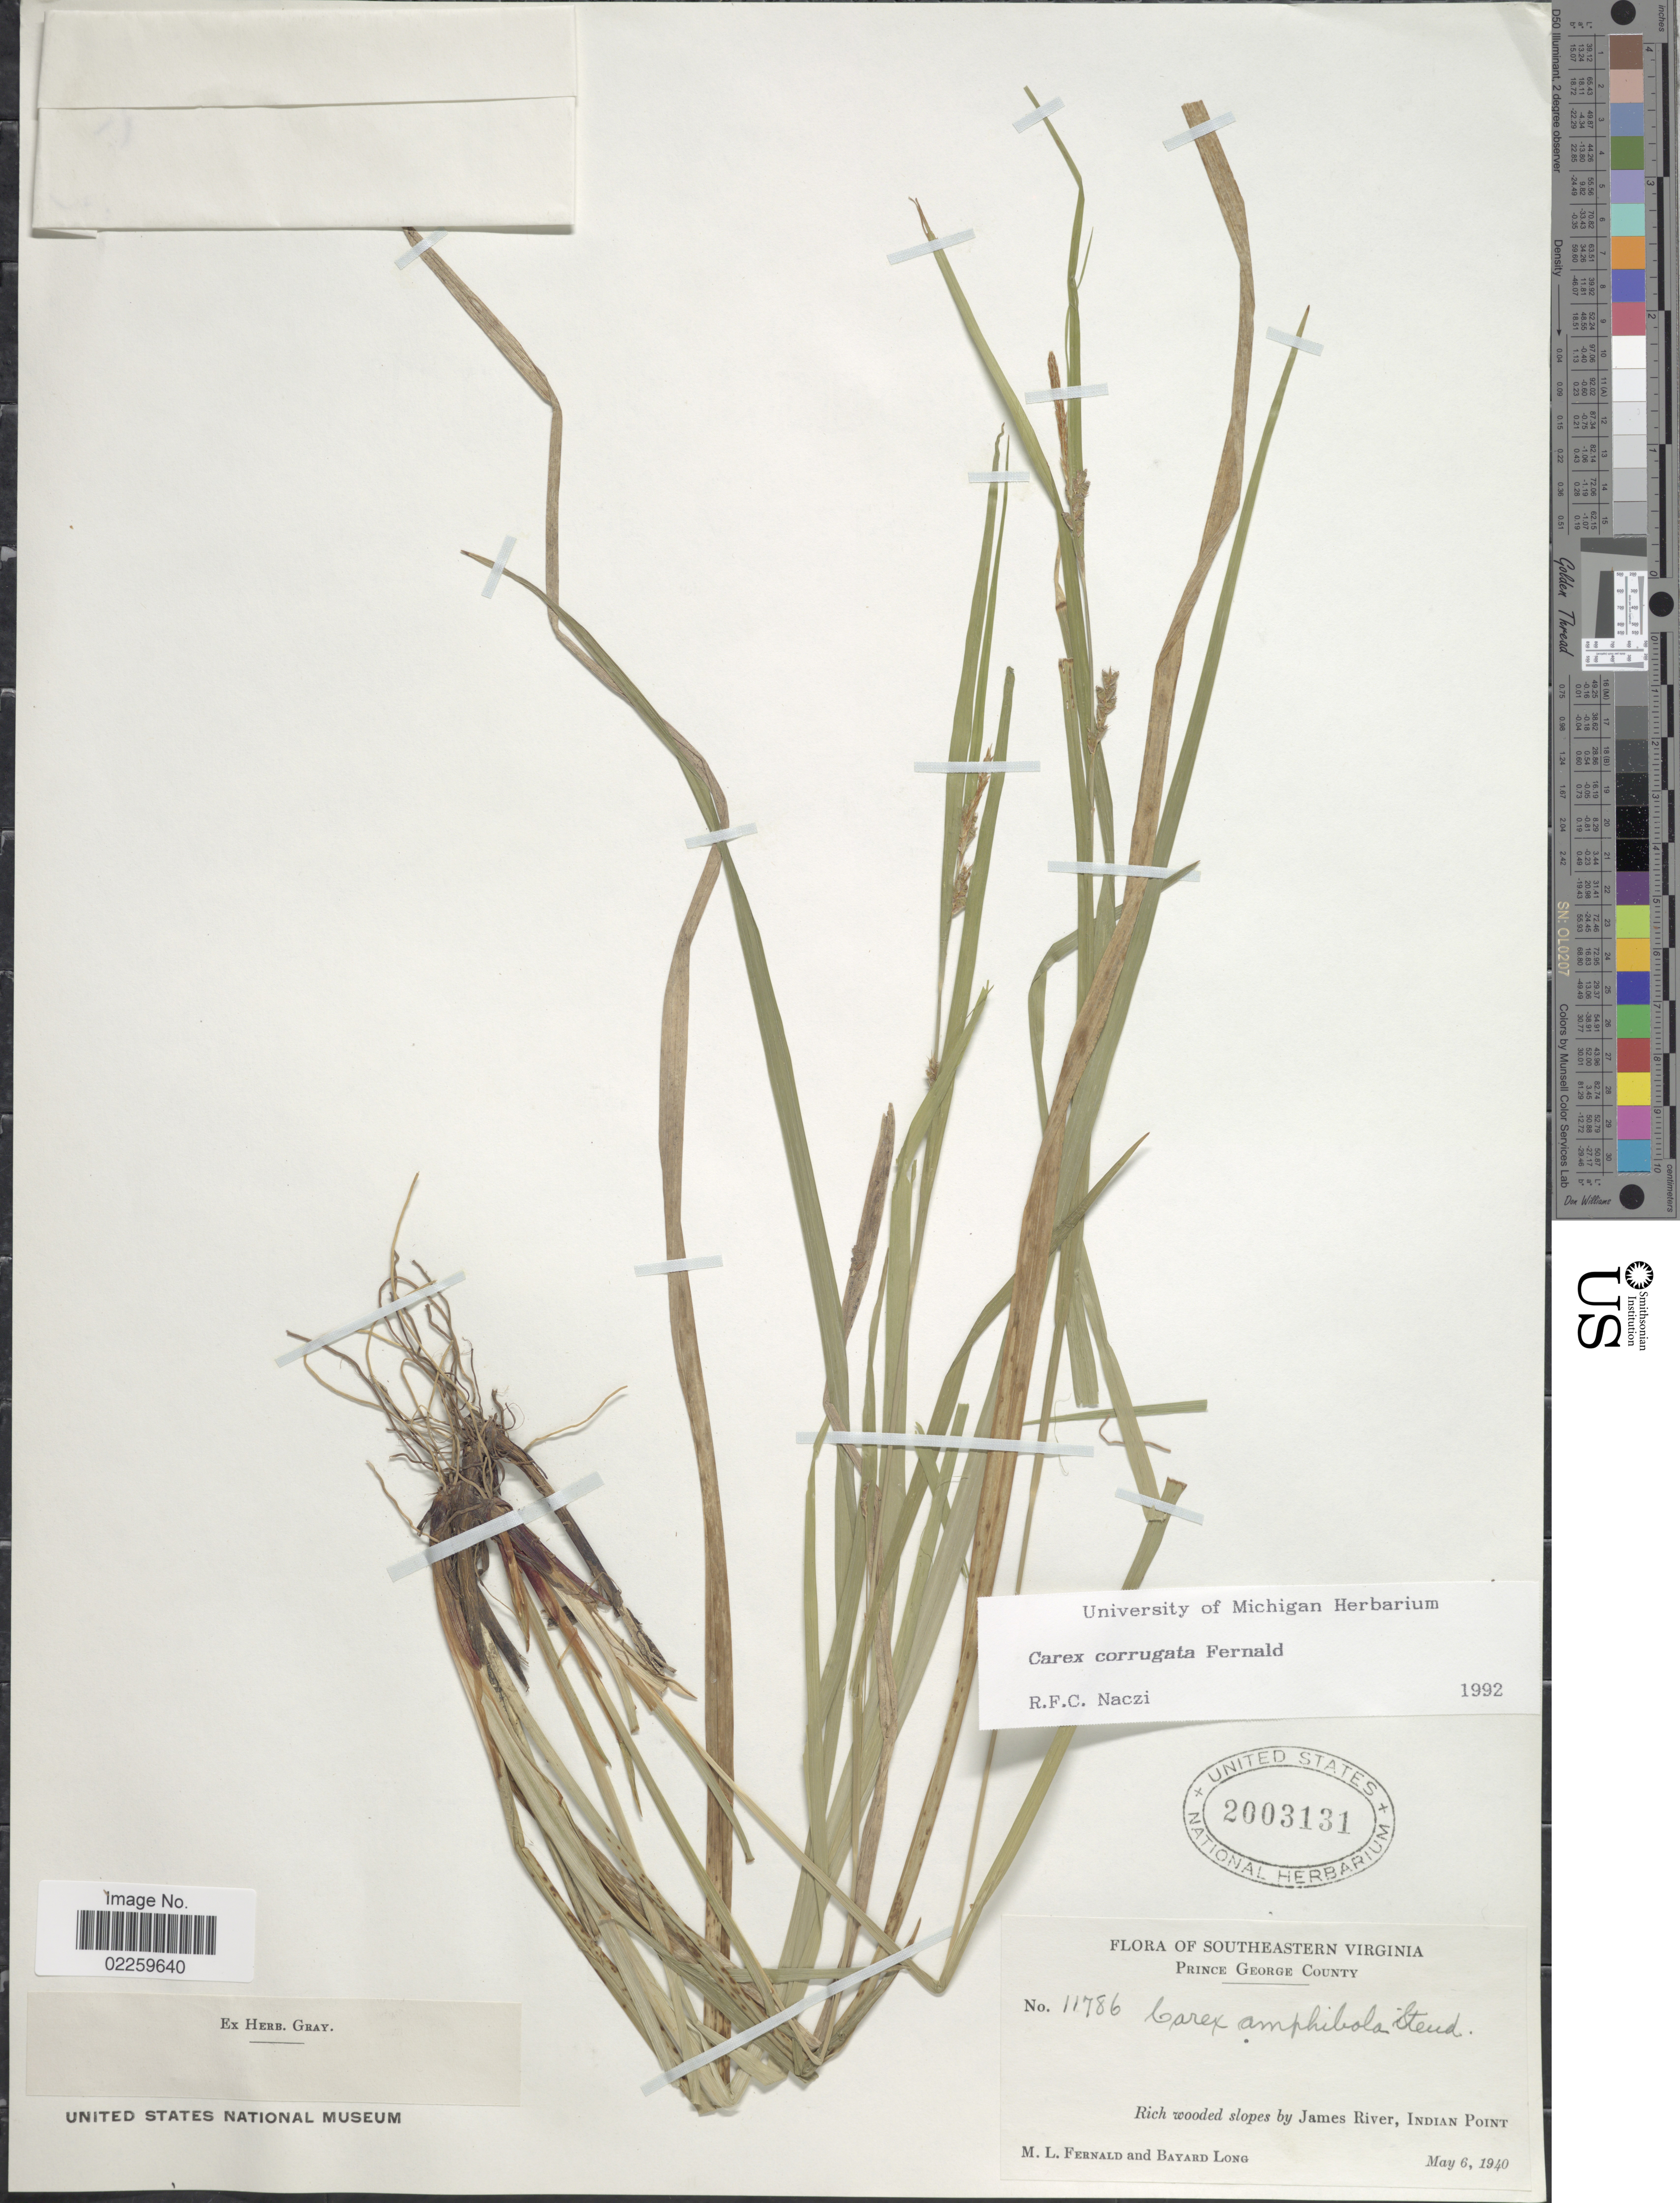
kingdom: Plantae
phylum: Tracheophyta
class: Liliopsida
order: Poales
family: Cyperaceae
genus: Carex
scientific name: Carex corrugata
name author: Fernald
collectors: M. L. Fernald & B. Long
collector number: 11786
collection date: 1940-05-06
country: United States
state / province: Virginia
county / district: Prince George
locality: Southeastern Virginia, Prince George County, rich wooded slopes by James River, Indian Point.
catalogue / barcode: US 2003131